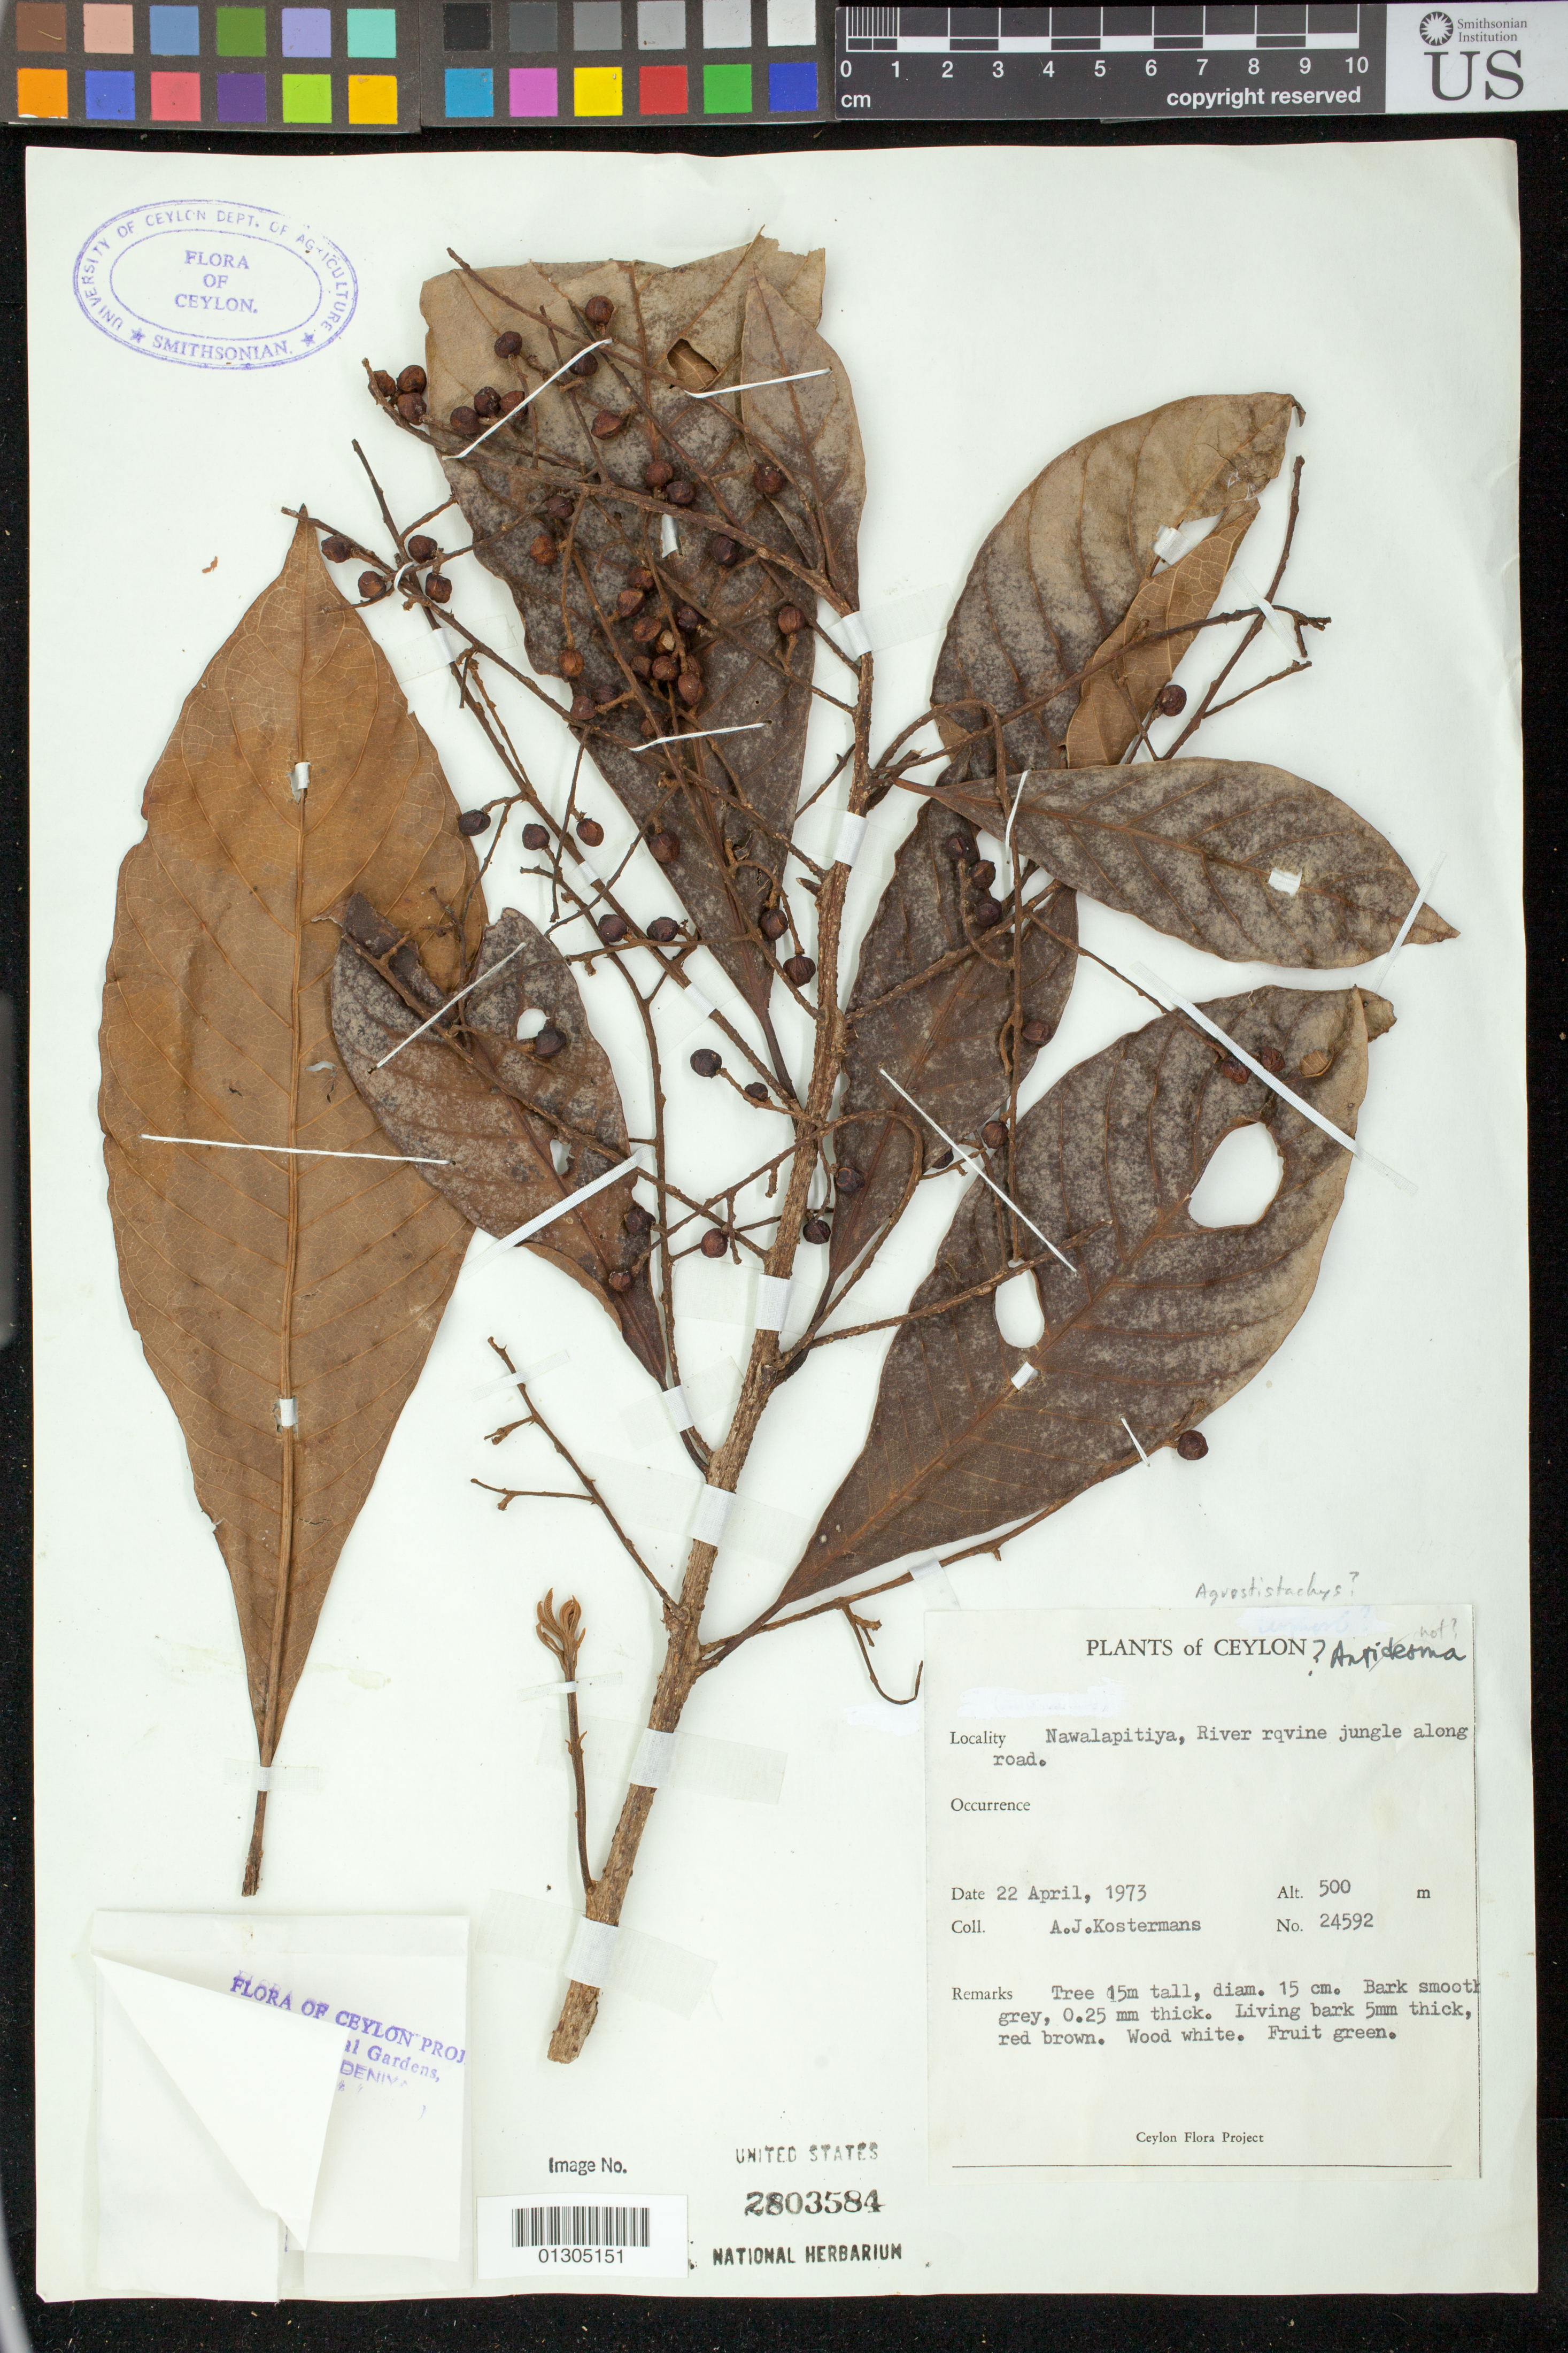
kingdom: Plantae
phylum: Tracheophyta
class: Magnoliopsida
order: Malpighiales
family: Euphorbiaceae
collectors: A. J. G. Kostermans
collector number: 24592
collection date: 1973-04-22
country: Sri Lanka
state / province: Central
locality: Nawalapitiya, River rqvine [[ravine?]] jungle along road.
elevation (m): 500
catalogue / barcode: US 2803584